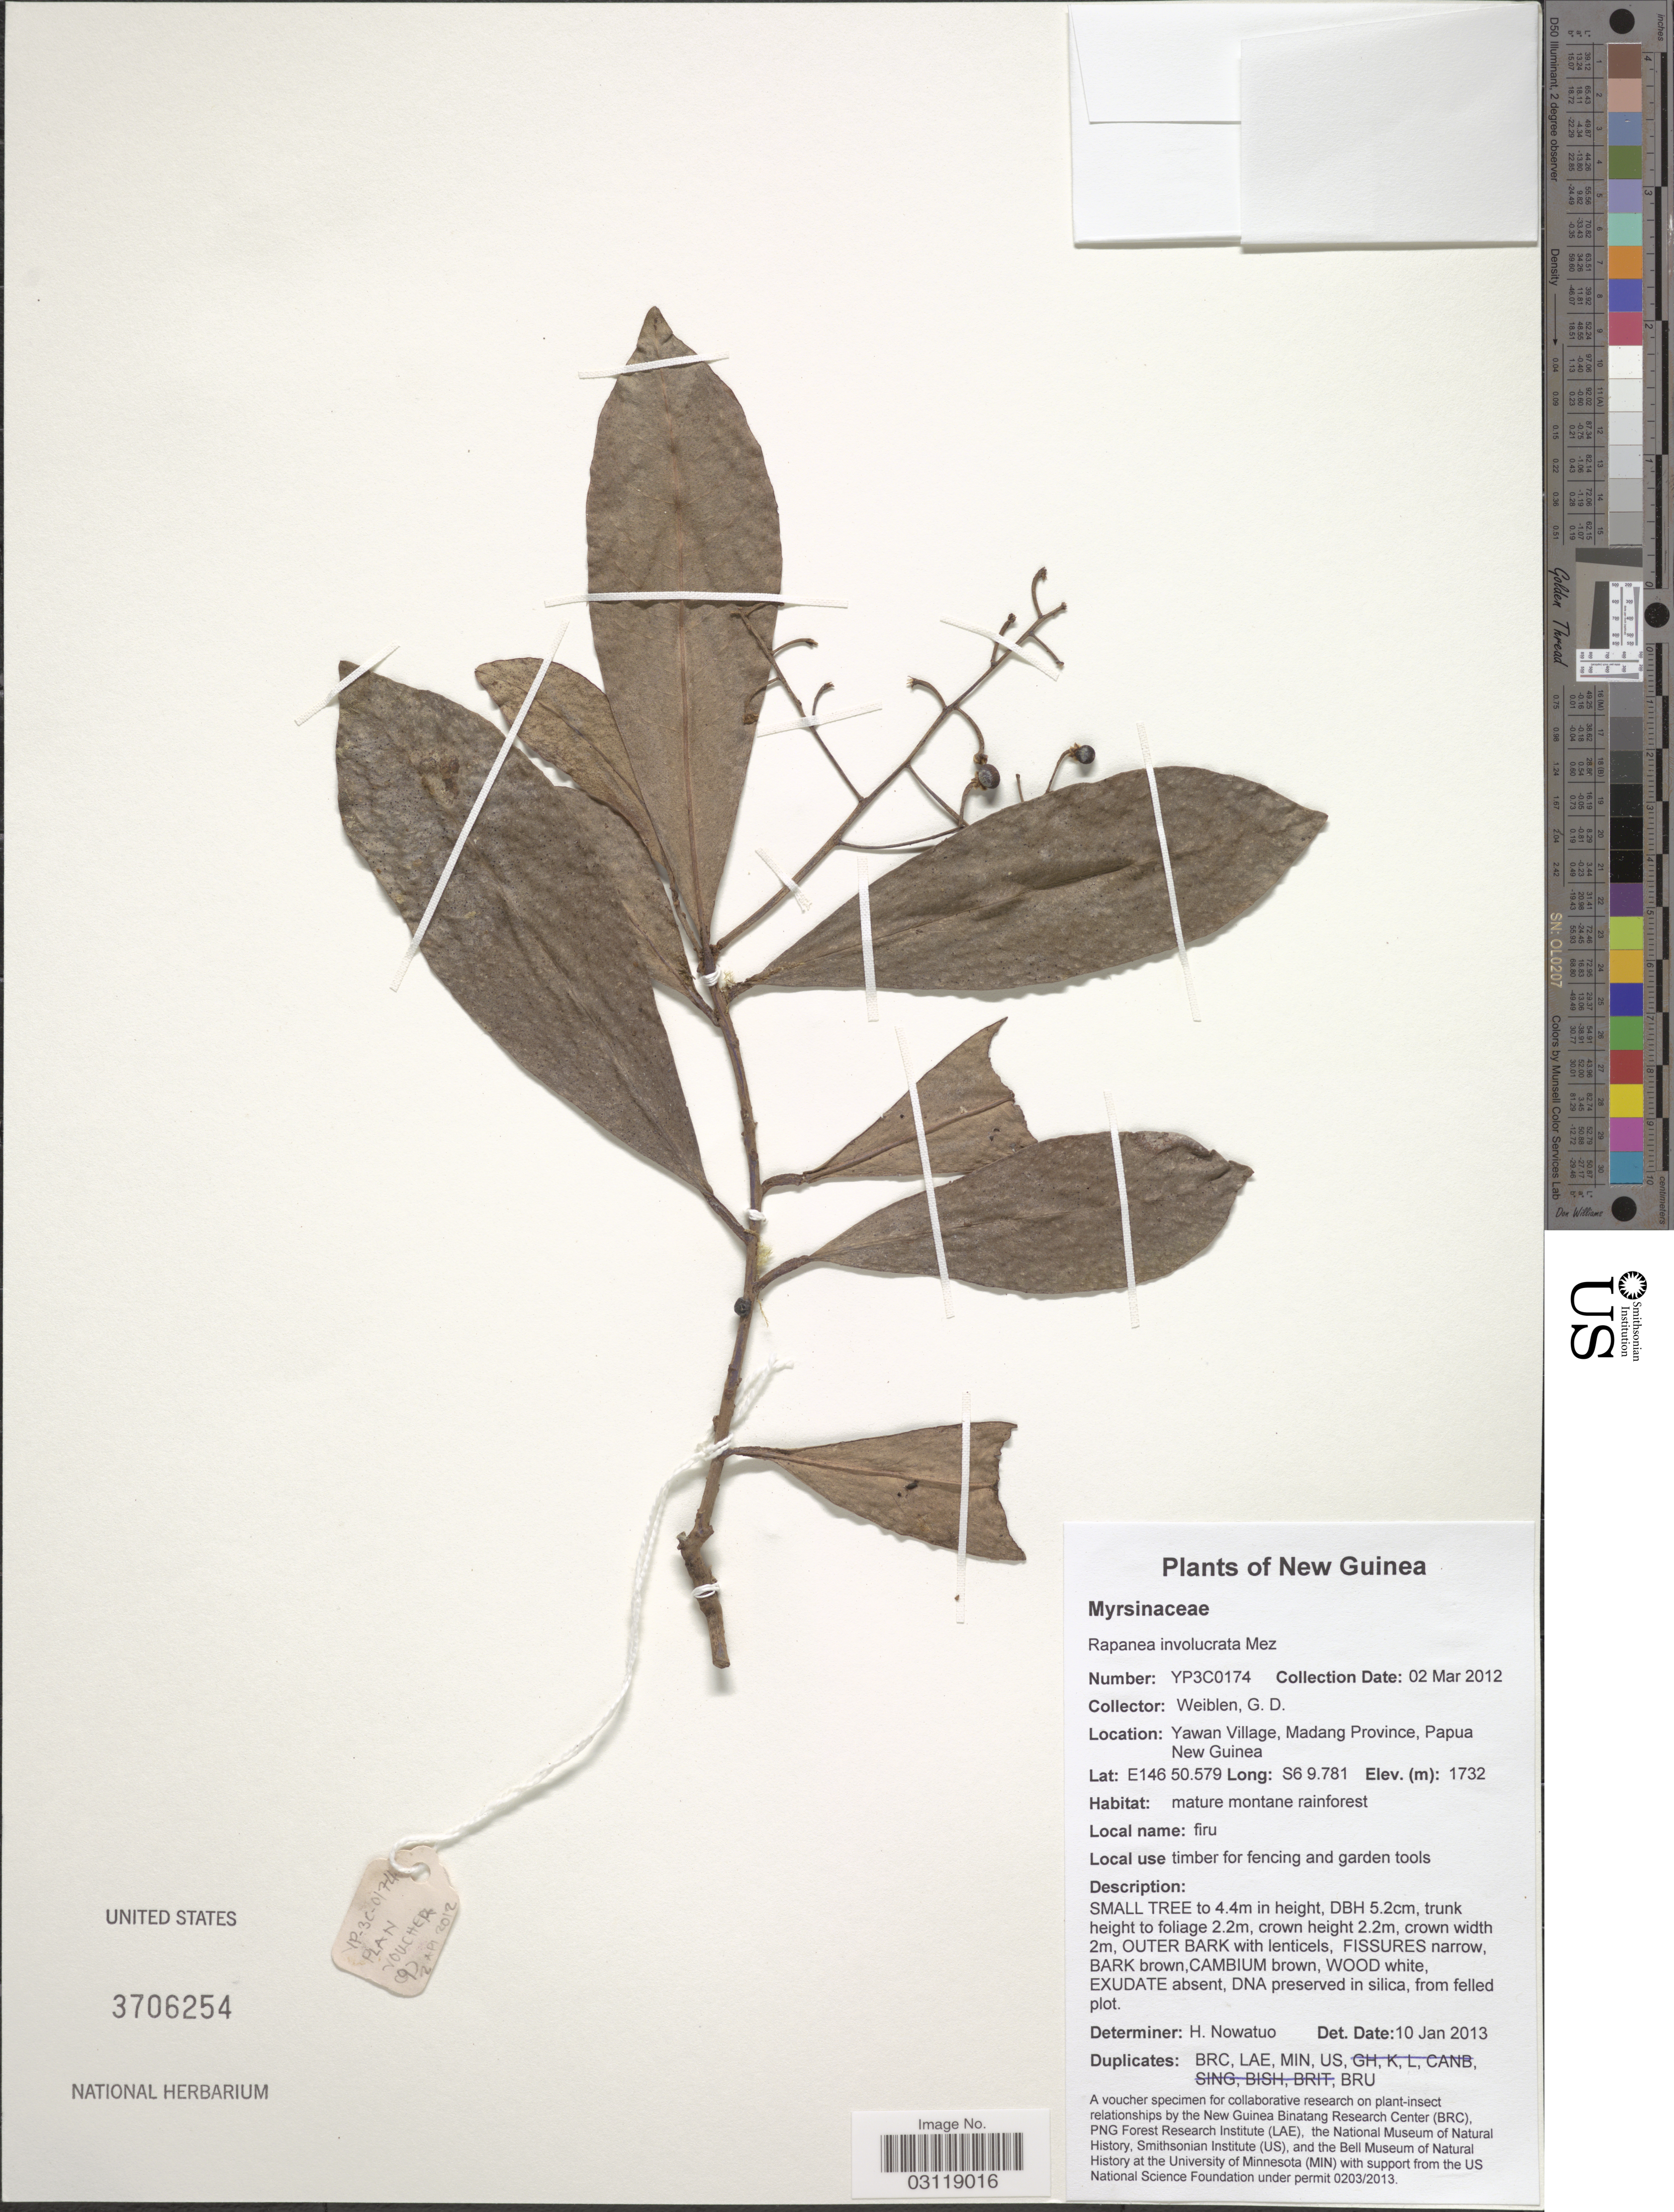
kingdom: Plantae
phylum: Tracheophyta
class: Magnoliopsida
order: Ericales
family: Primulaceae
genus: Rapanea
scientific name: Rapanea involucrata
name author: Mez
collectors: G. D. Weiblen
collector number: YP3C0174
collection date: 2012-03-02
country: Papua New Guinea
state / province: Madang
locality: New Guinea. Yawan Village.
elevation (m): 1732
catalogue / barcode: US 3706254